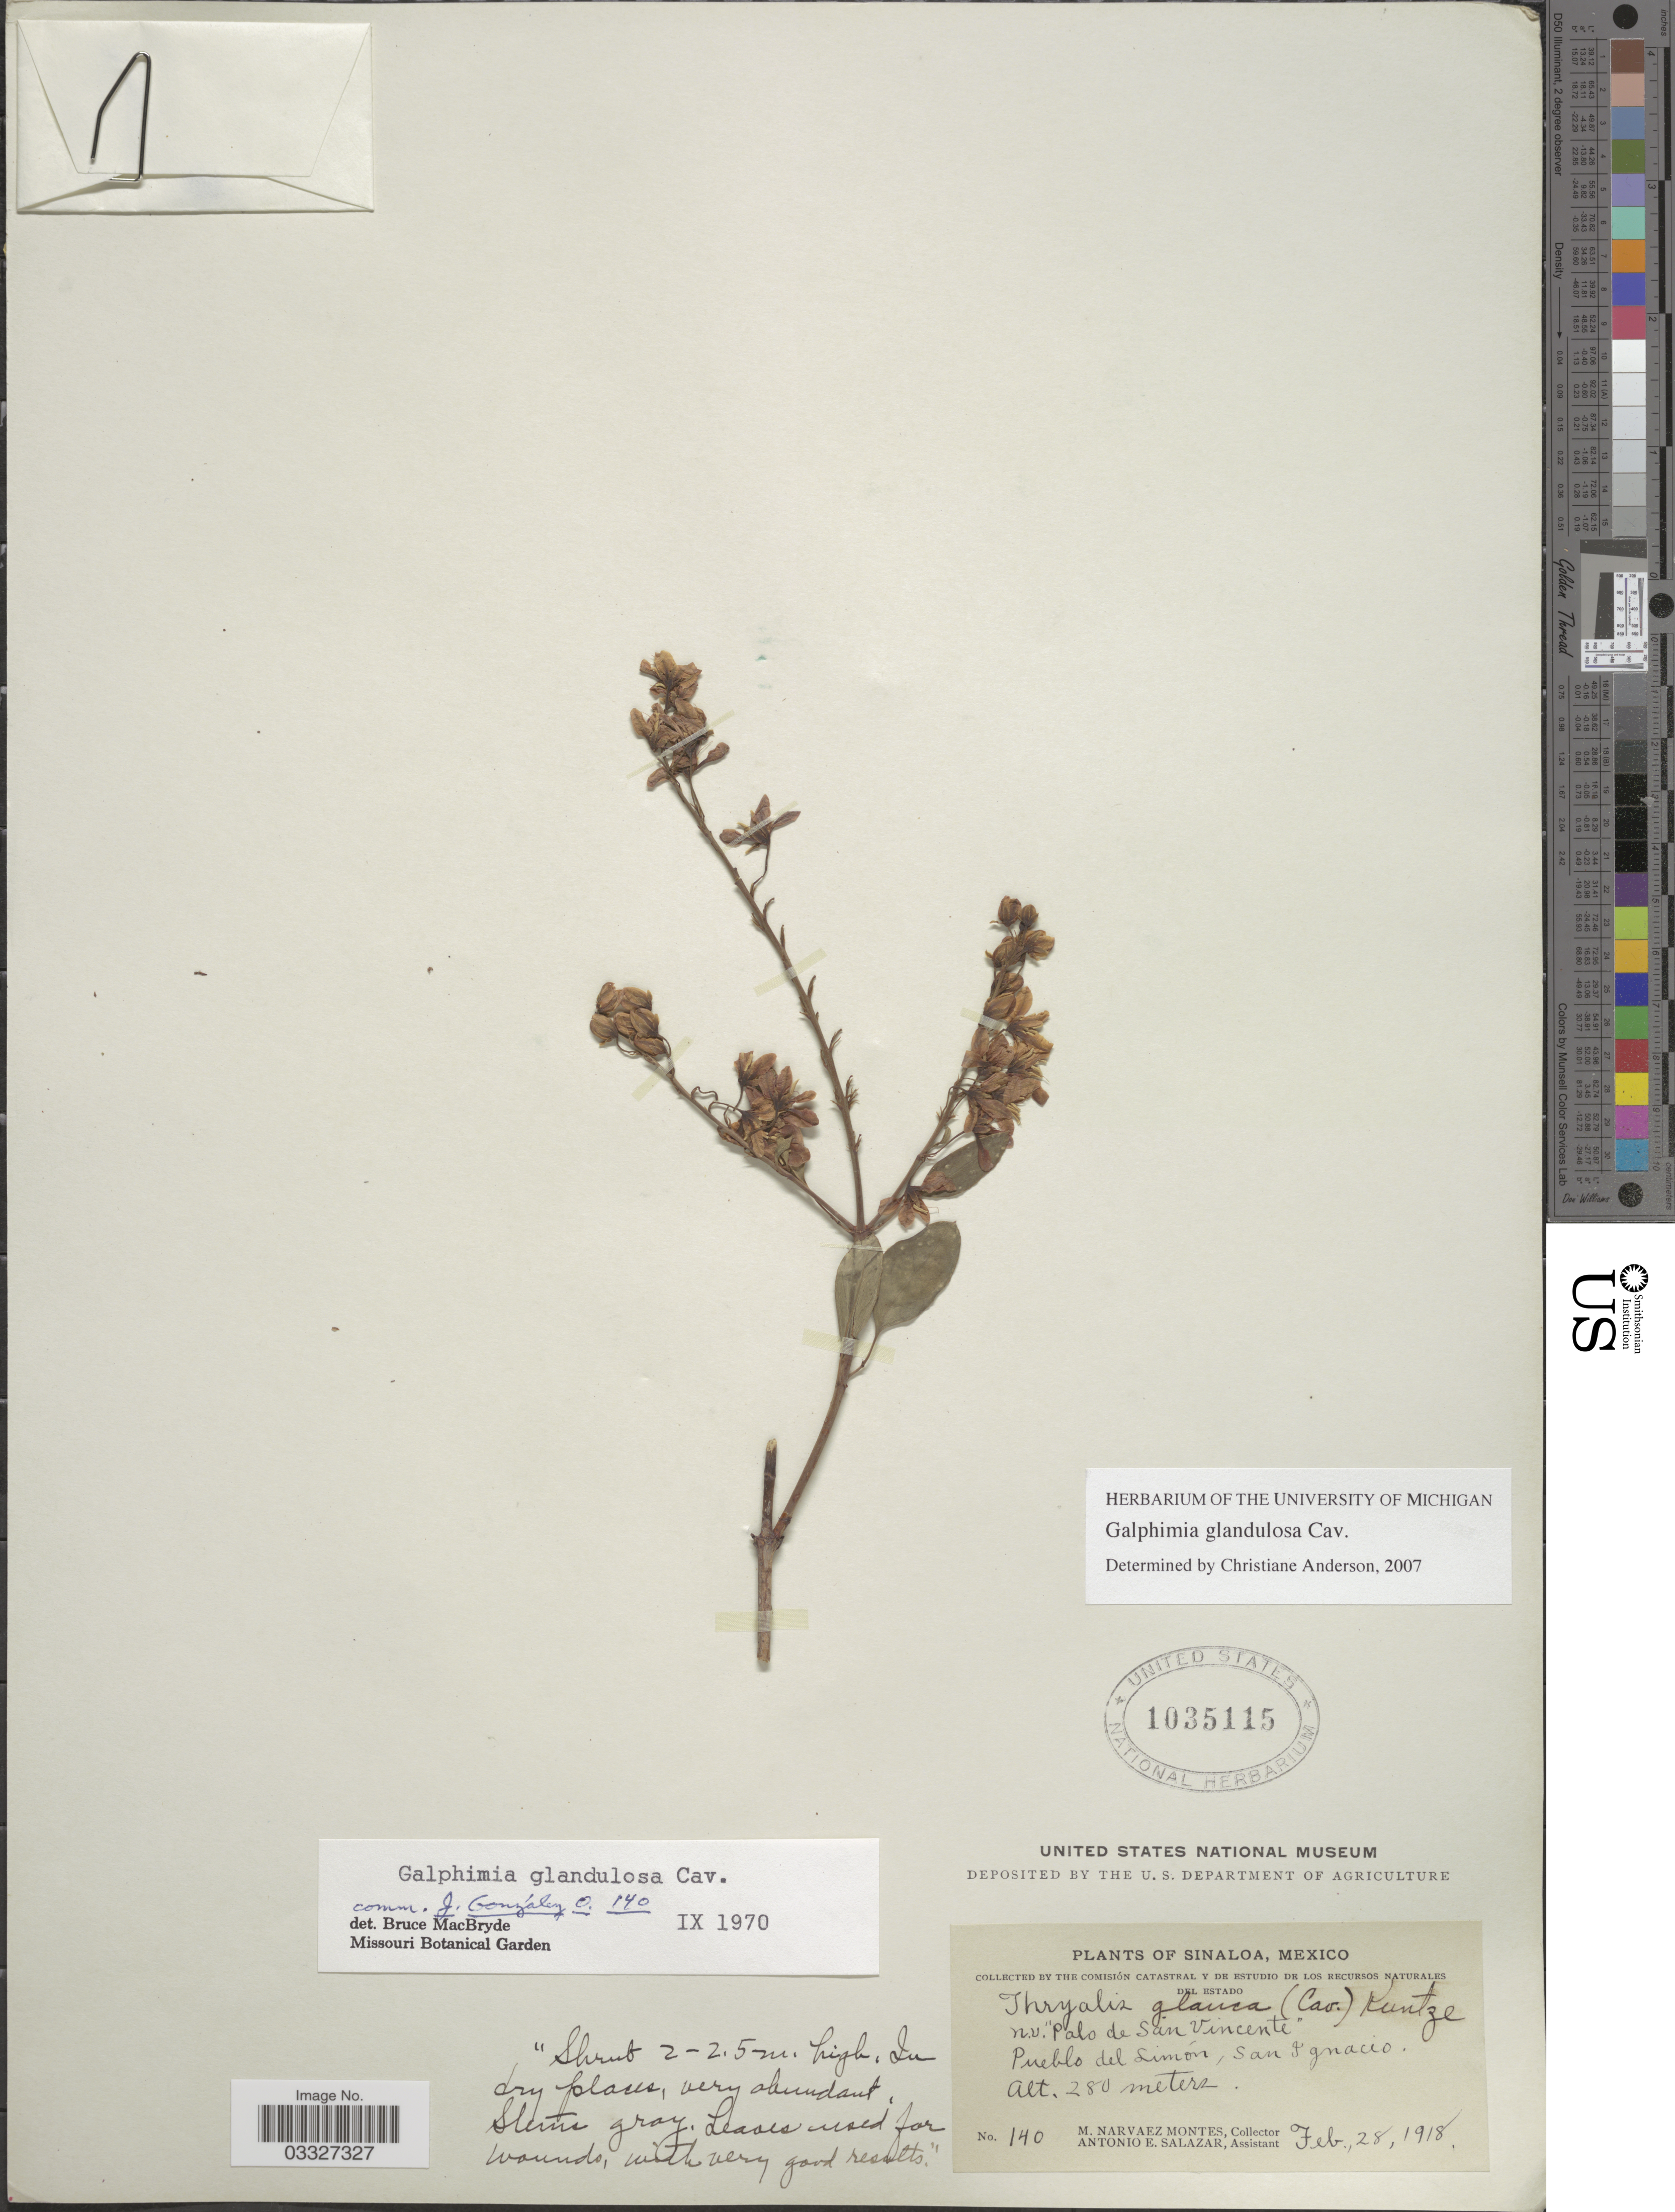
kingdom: Plantae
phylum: Tracheophyta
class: Magnoliopsida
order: Malpighiales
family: Malpighiaceae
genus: Galphimia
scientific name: Galphimia glandulosa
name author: Cav.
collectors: M. Narvaez-Montes & A. E. Salazar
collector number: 140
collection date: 1918-02-28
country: Mexico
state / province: Sinaloa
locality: Pueblo del Limón, San Ignacio.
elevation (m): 280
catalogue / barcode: US 1035115